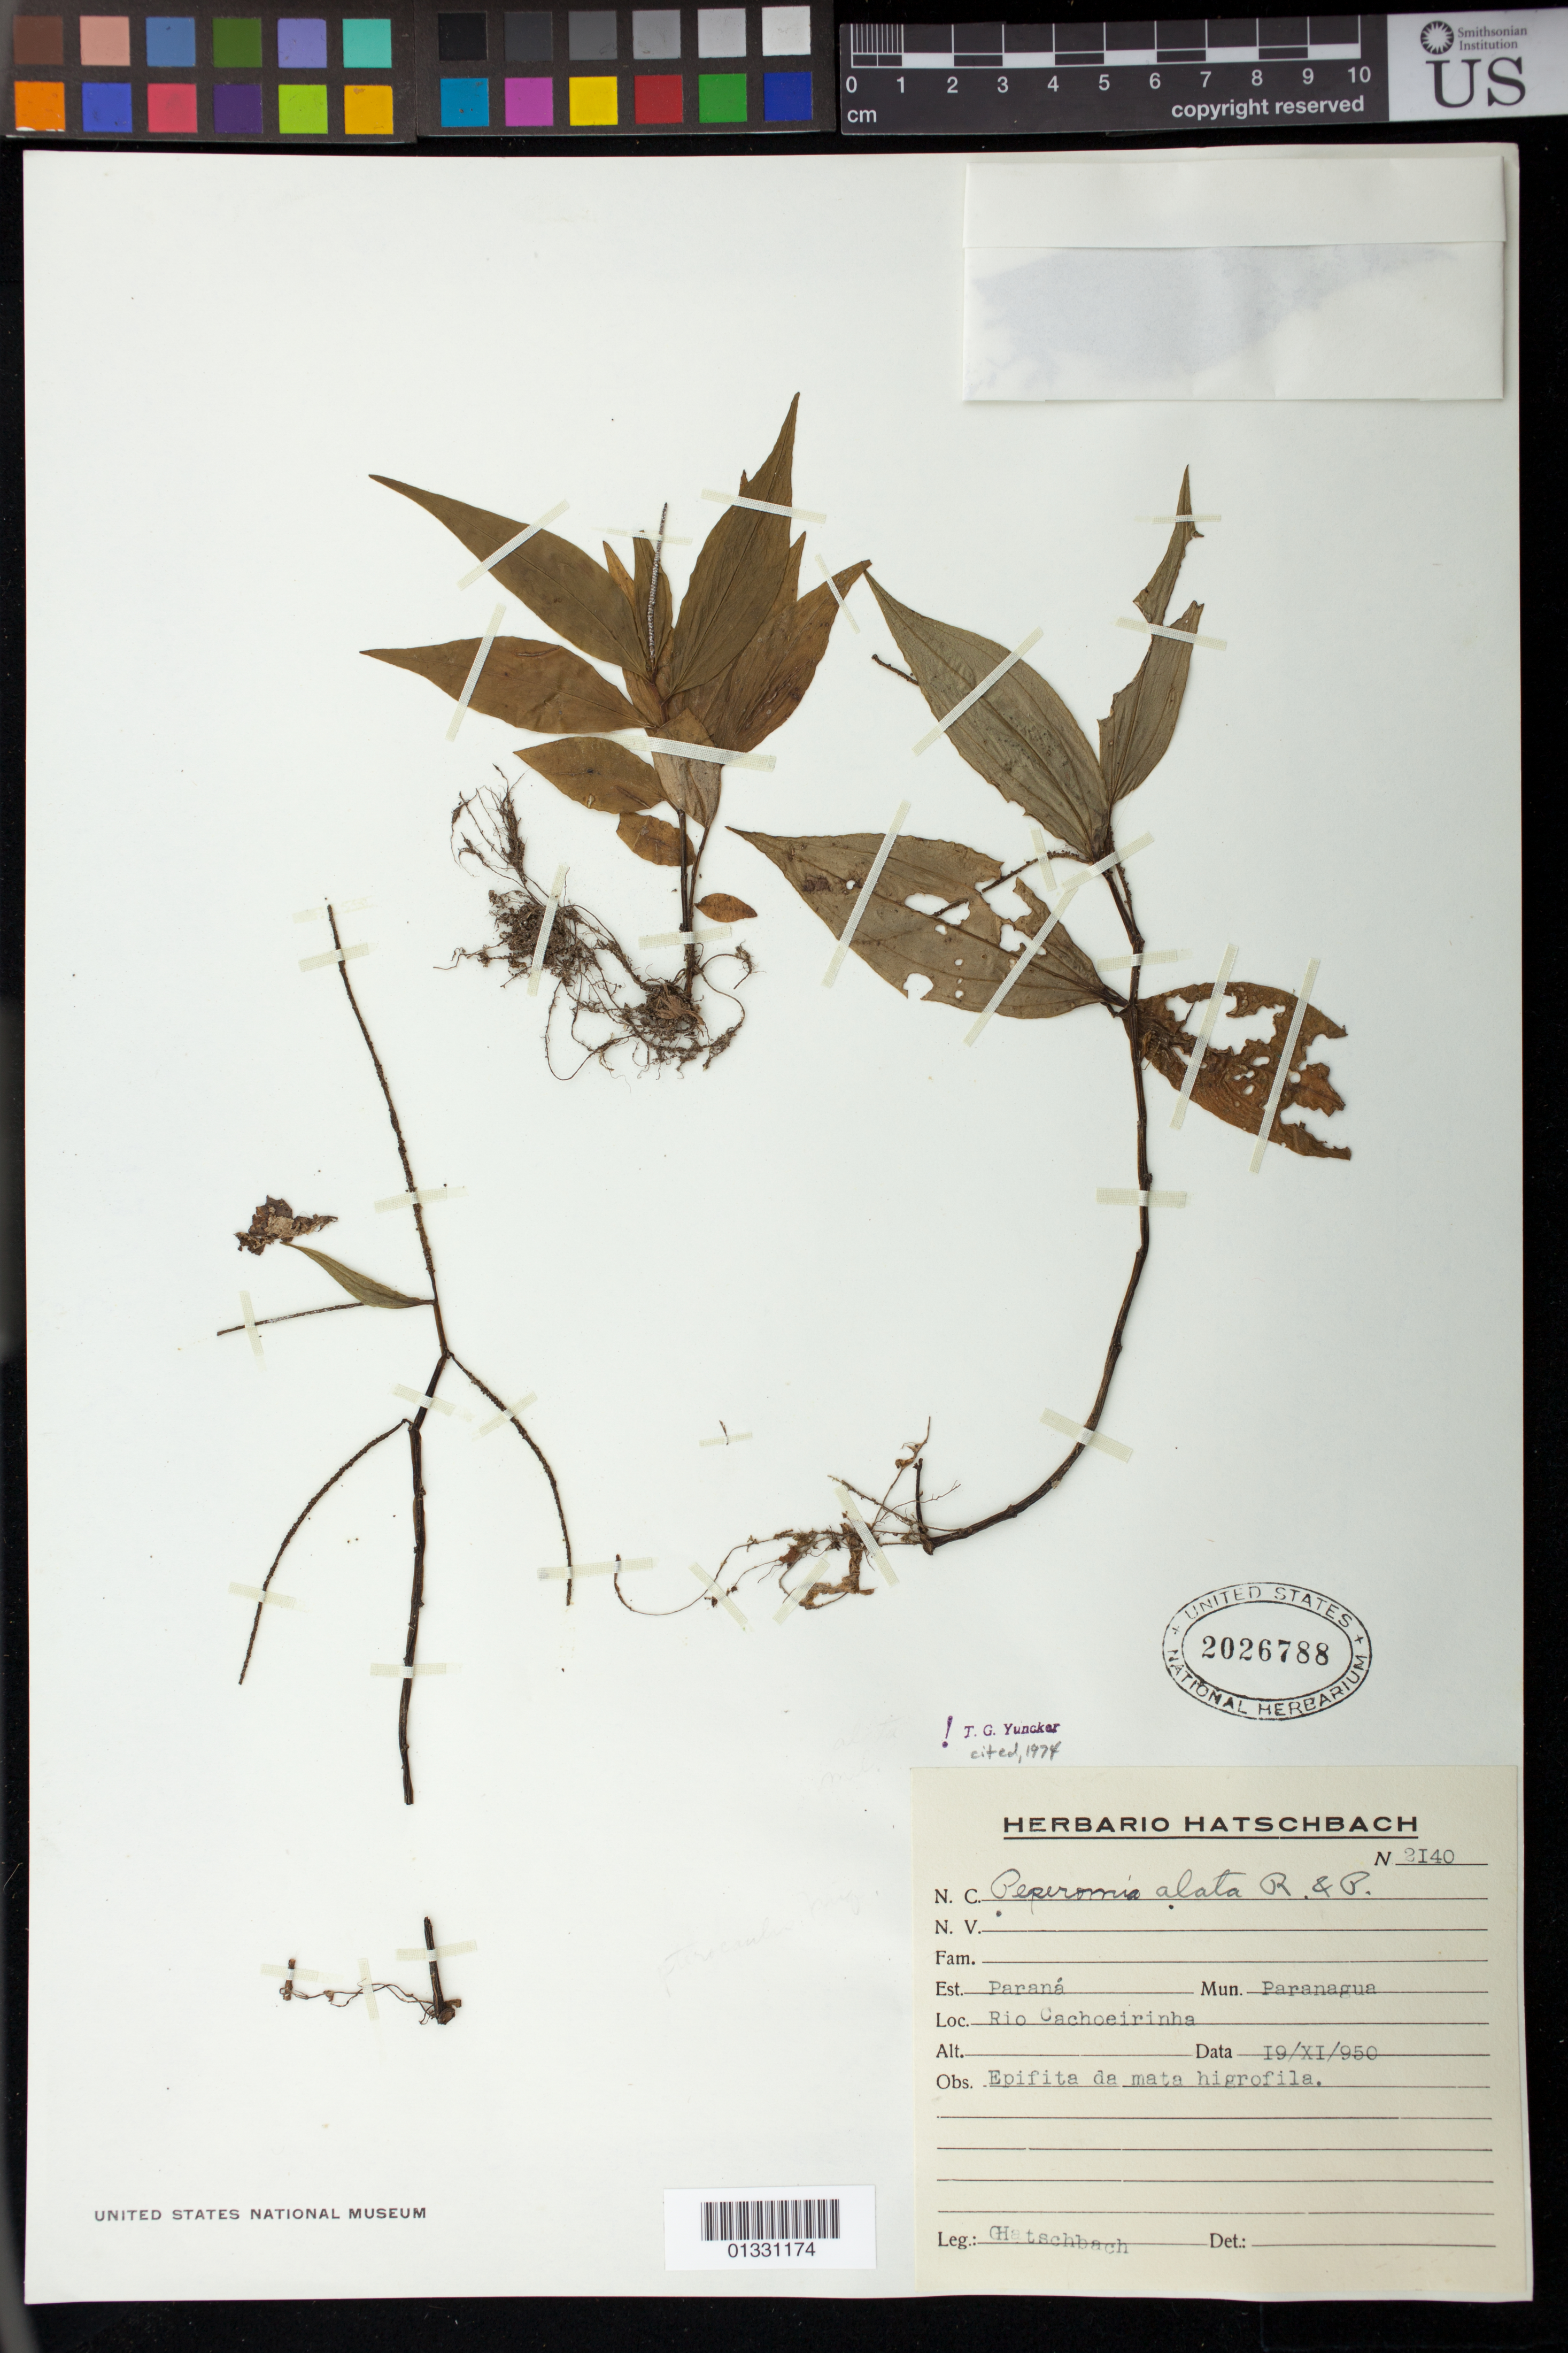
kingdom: Plantae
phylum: Tracheophyta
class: Magnoliopsida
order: Piperales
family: Piperaceae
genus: Peperomia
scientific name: Peperomia alata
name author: Ruiz & Pav.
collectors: G. Hatschbach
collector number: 2140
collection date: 1950-11-19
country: Brazil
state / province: Paraná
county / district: Paranaguá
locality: Rio Cachoeirinha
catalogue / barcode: US 2026788